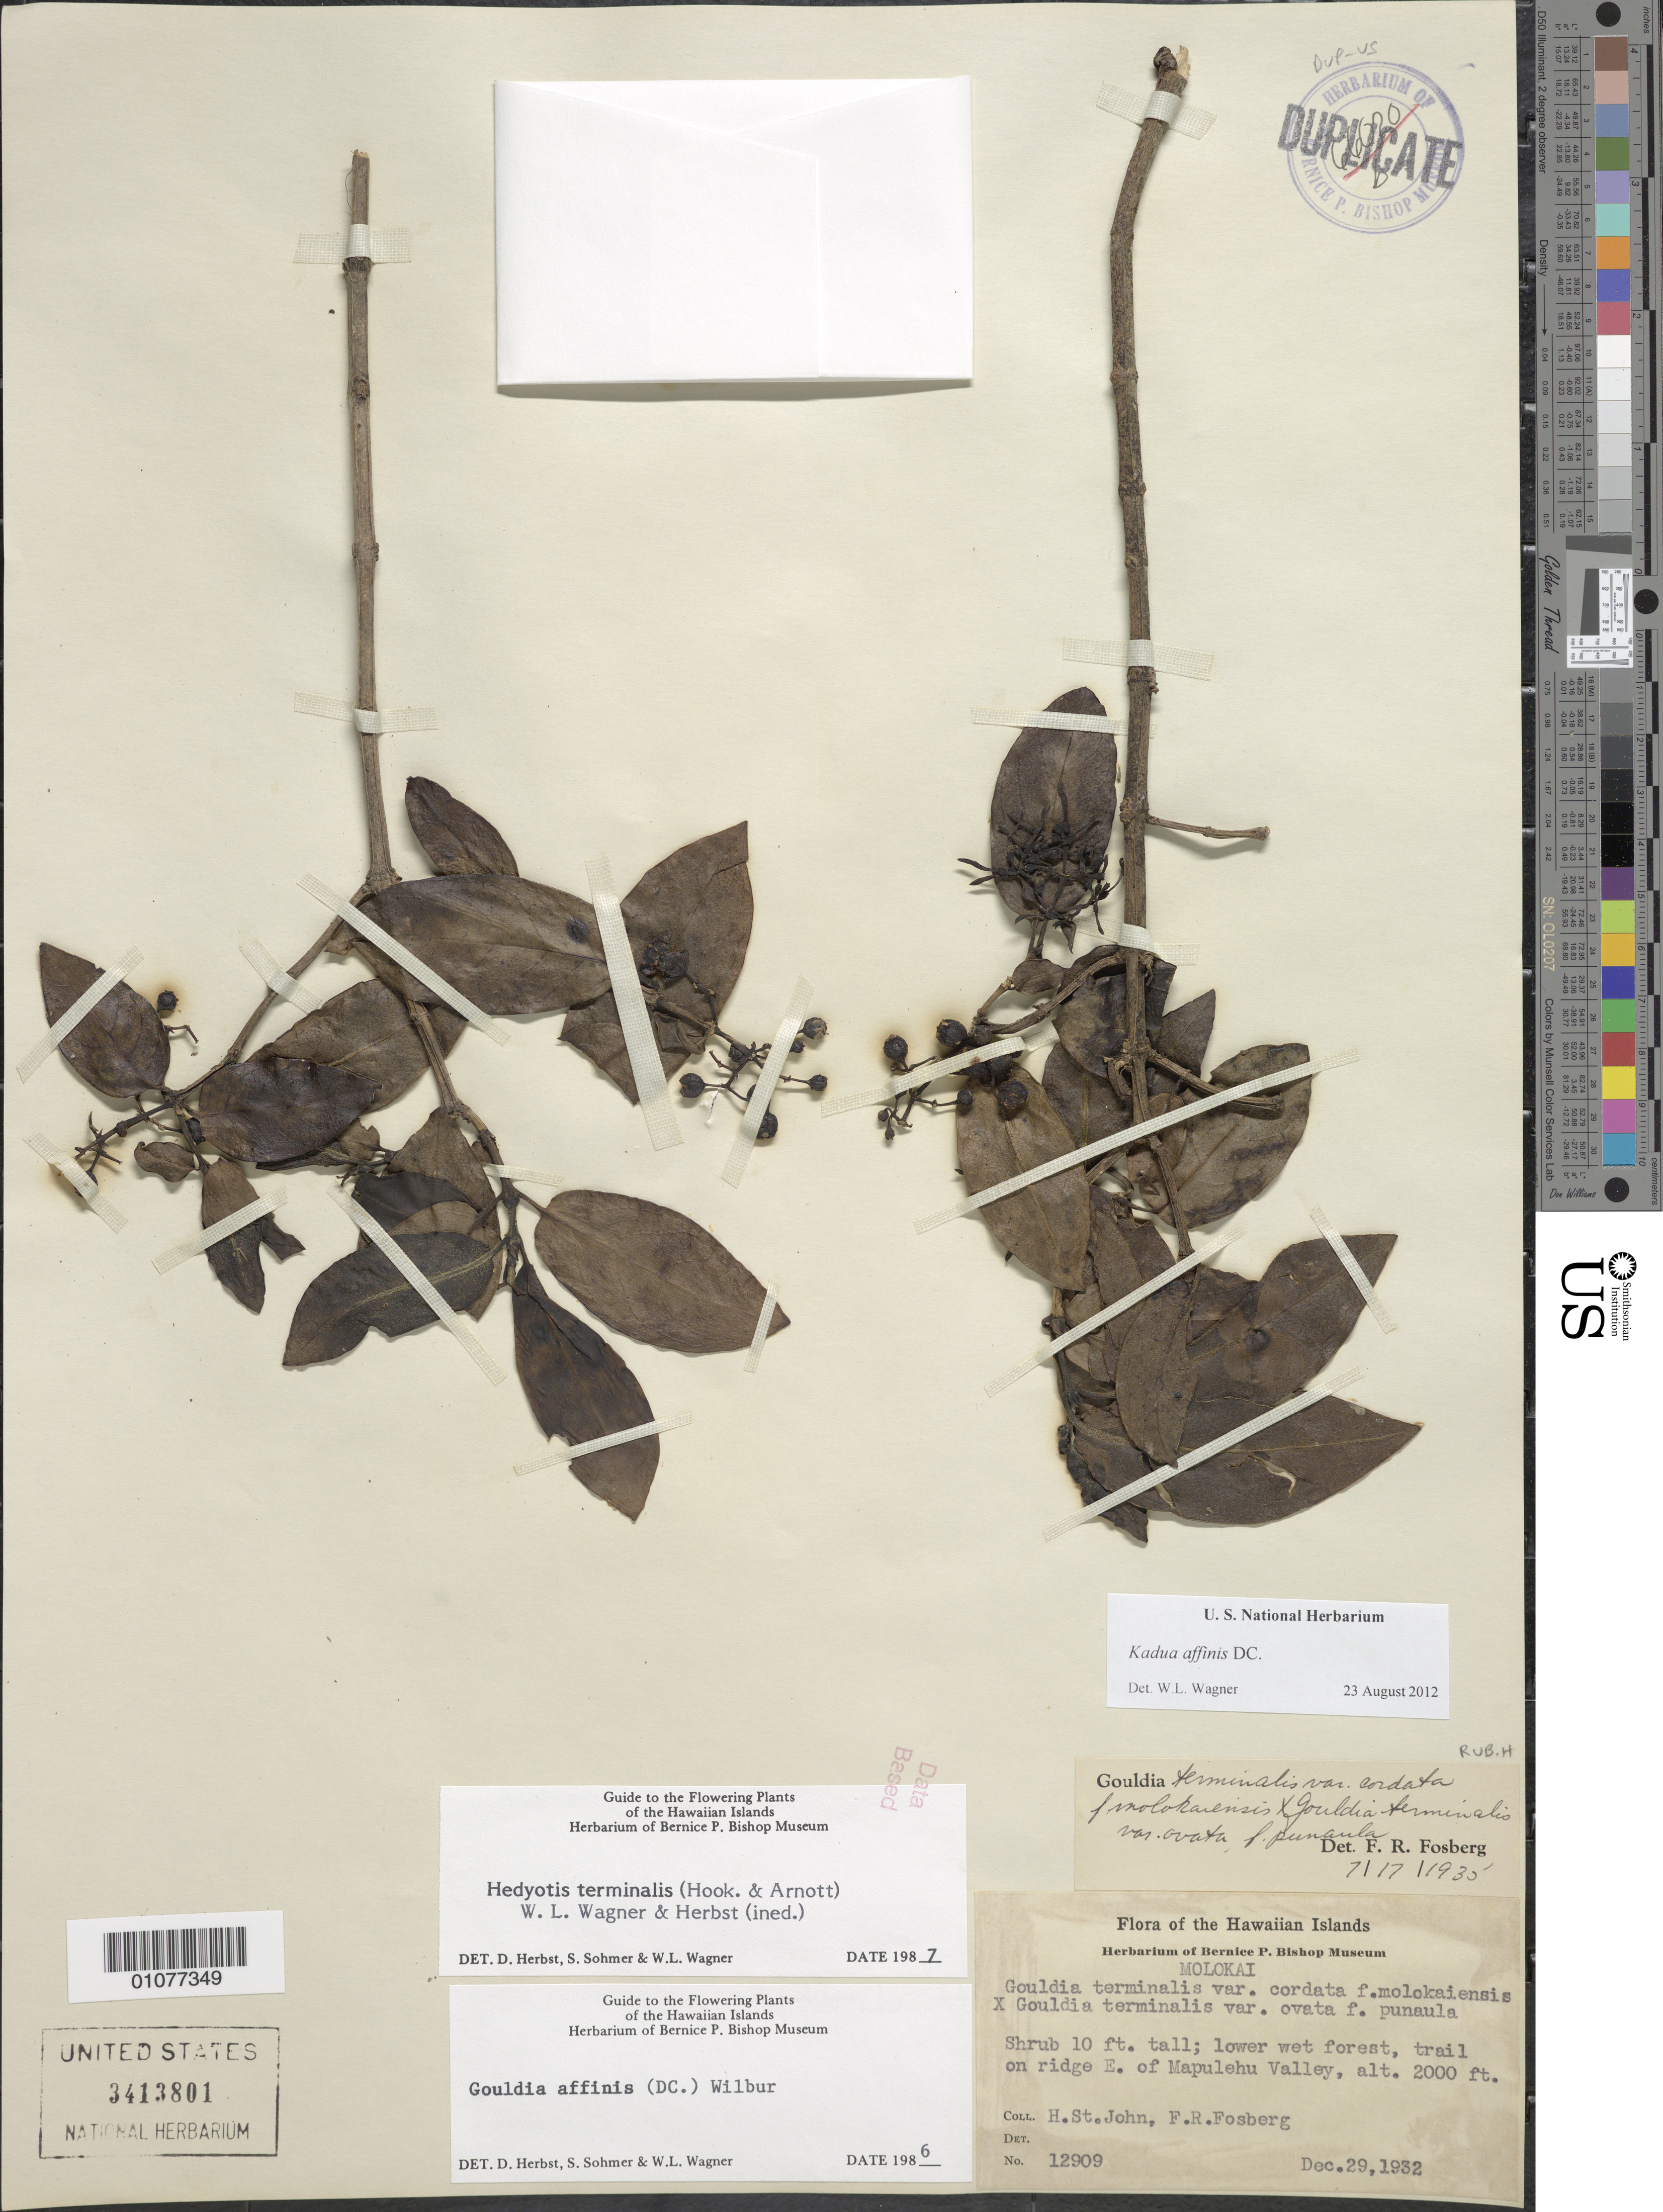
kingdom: Plantae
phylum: Tracheophyta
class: Magnoliopsida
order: Gentianales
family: Rubiaceae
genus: Kadua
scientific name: Kadua affinis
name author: DC.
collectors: H. St. John & F. R. Fosberg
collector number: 12909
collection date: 1932-12-29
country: United States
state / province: Hawaii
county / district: Maui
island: Moloka'i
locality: trail on ridge E of Mapulehu Valley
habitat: lower fet forest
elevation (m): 610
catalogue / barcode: US 3413801